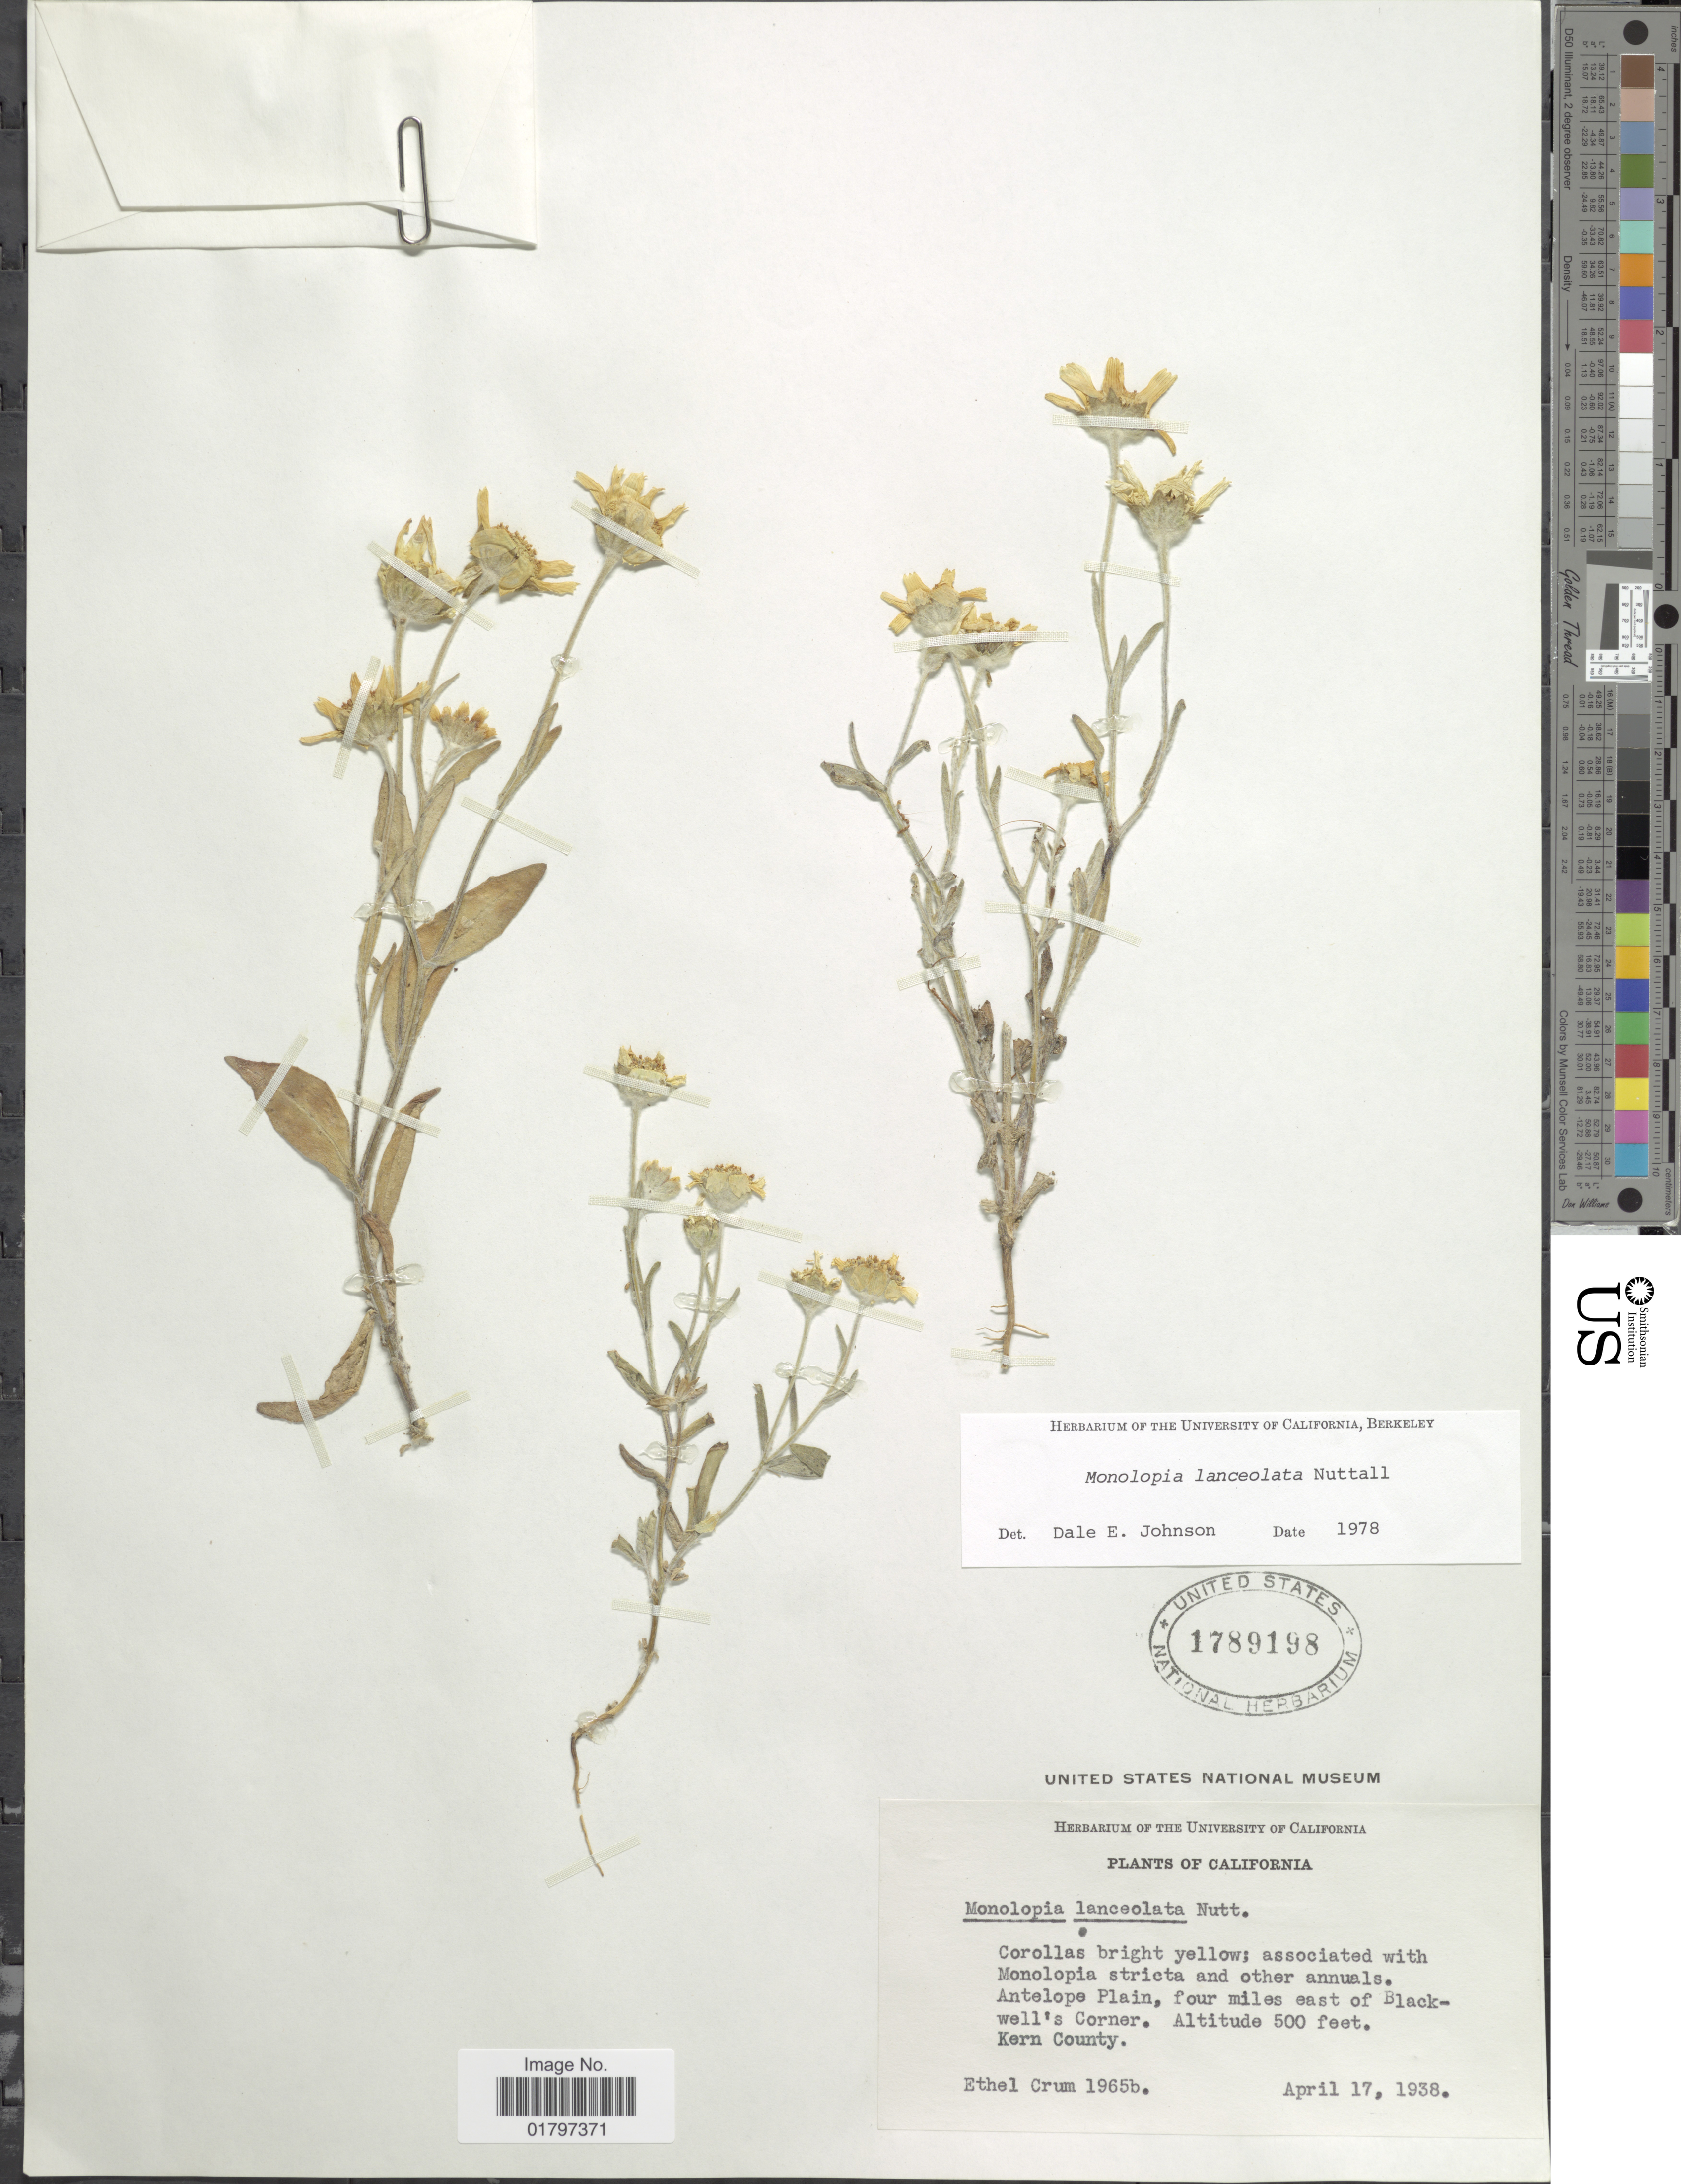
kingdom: Plantae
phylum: Tracheophyta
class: Magnoliopsida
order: Asterales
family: Asteraceae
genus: Monolopia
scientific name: Monolopia lanceolata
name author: Nutt.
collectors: E. K. Crum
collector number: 1965b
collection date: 1938-04-17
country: United States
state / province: California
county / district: Kern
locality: Antelope Plain, four miles east of Blackwell's Corner. Kern County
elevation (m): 152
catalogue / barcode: US 1789198